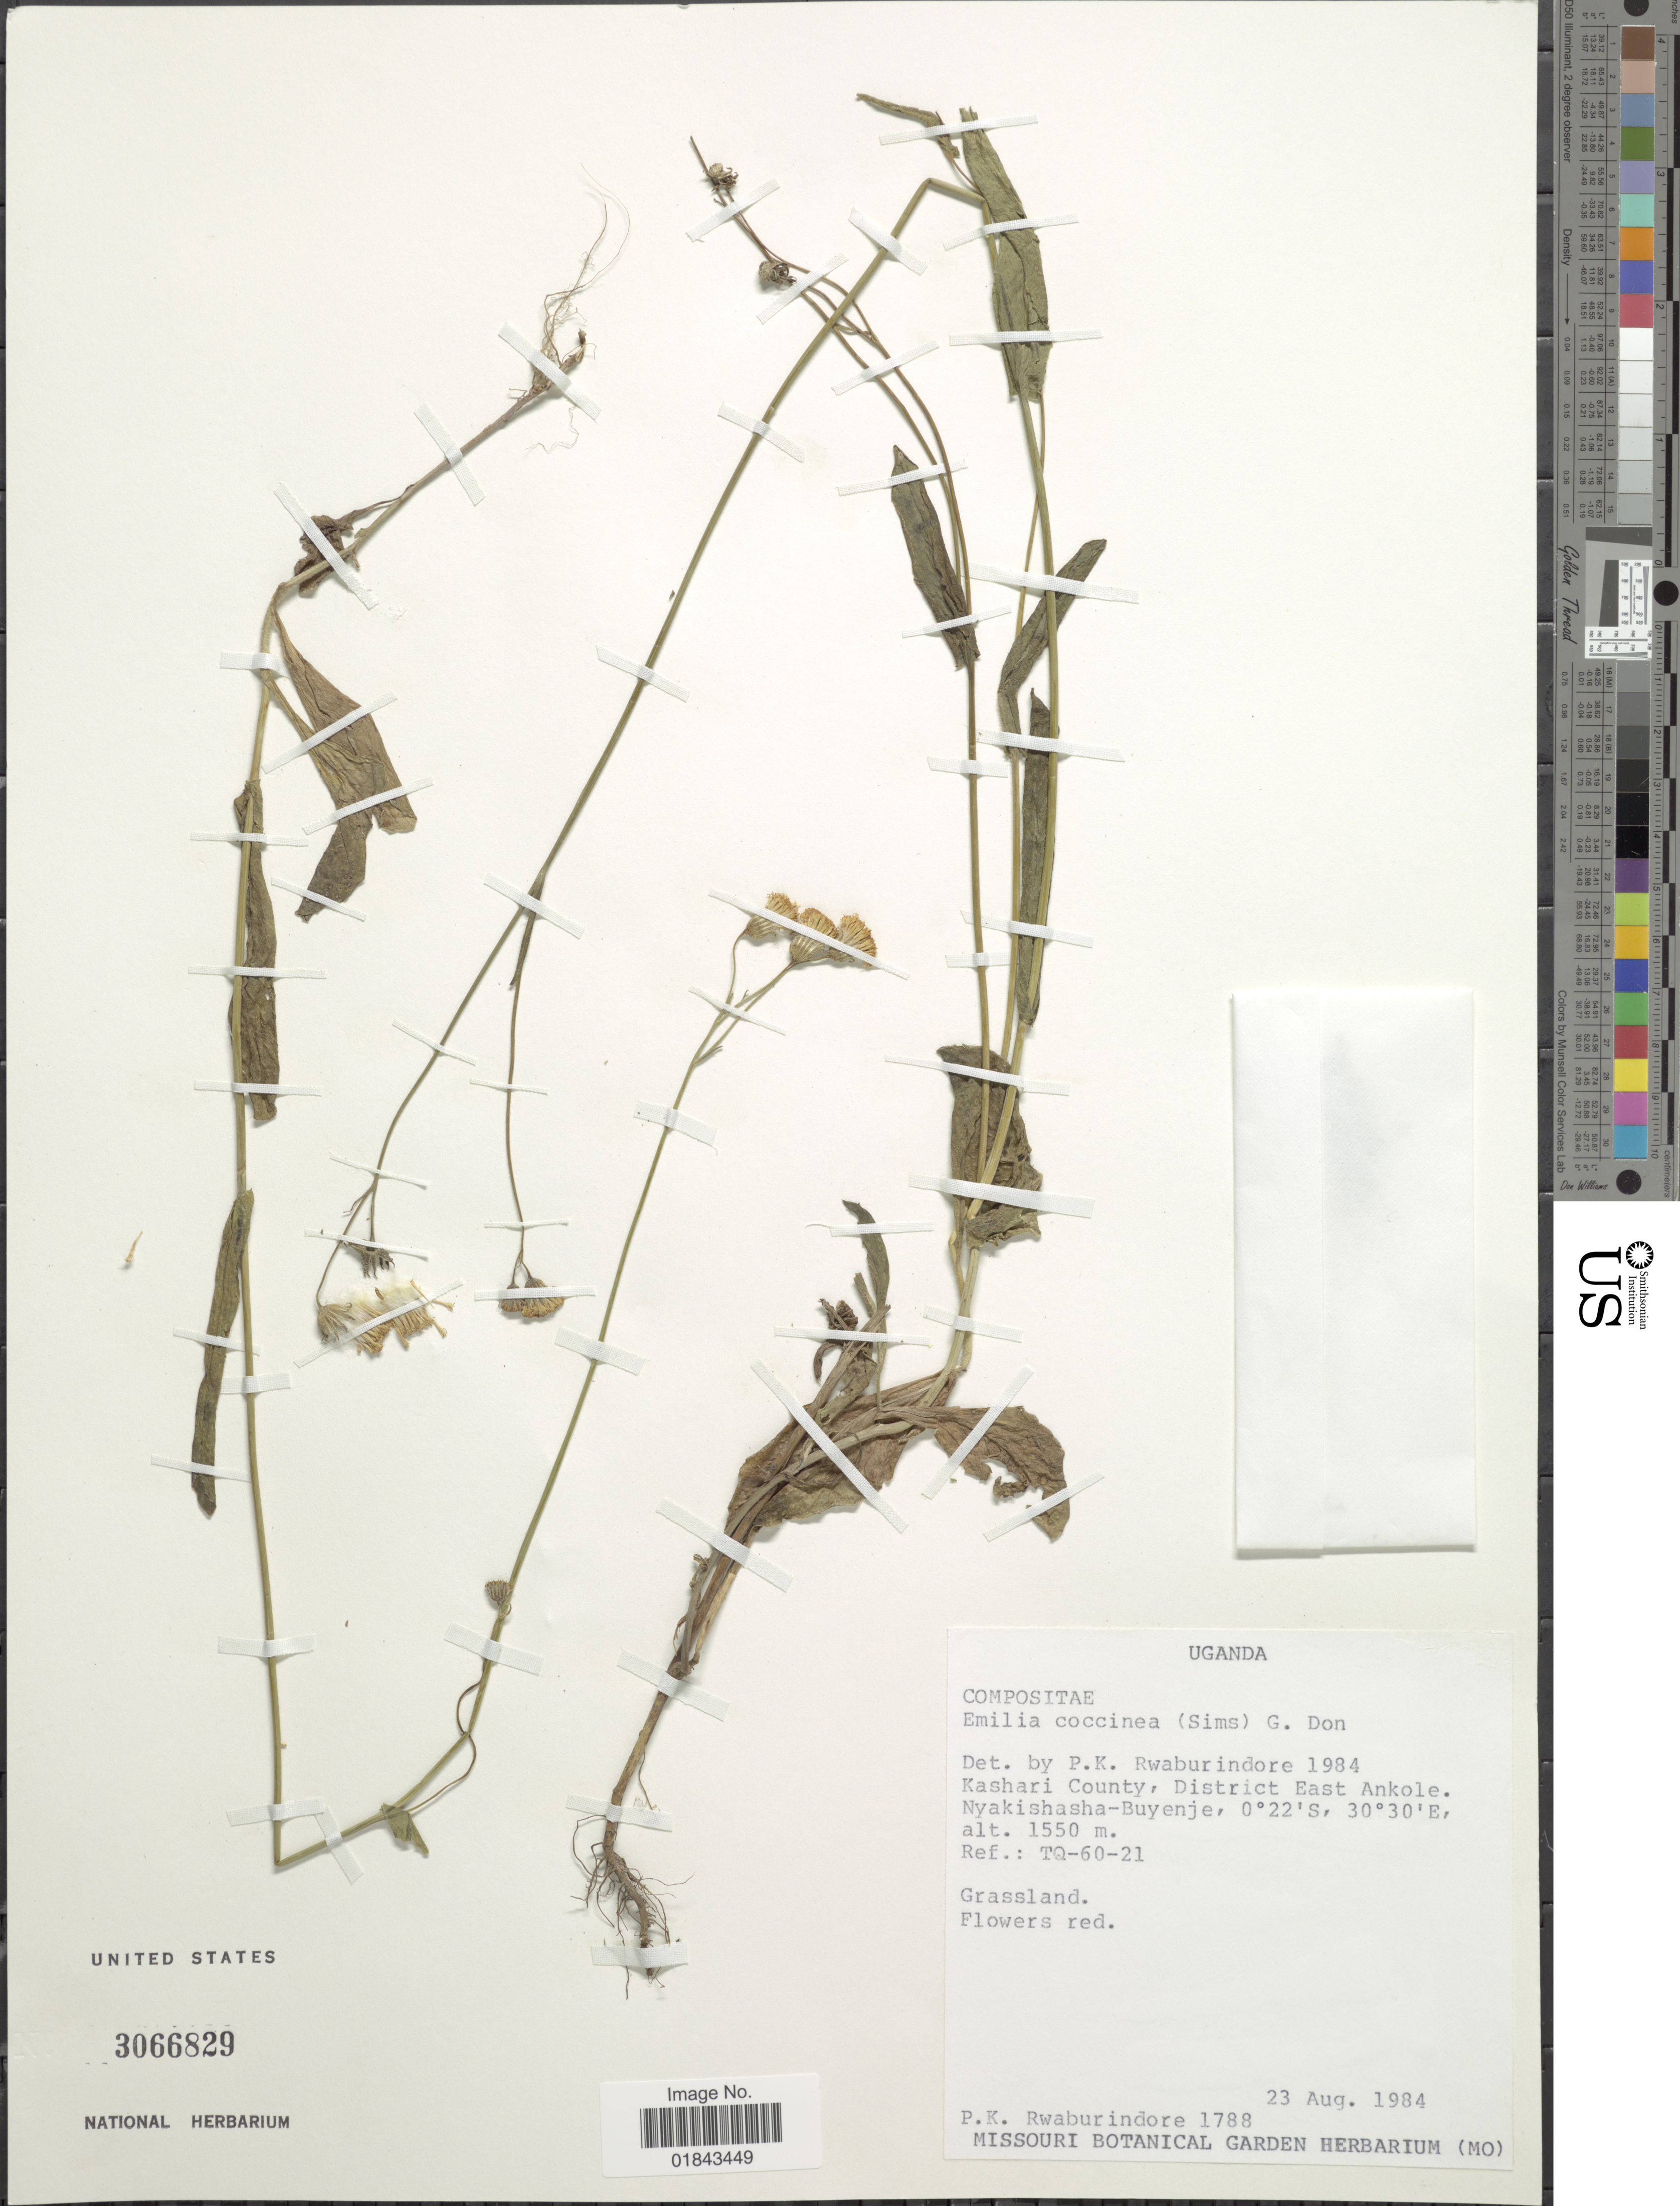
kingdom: Plantae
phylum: Tracheophyta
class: Magnoliopsida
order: Asterales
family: Asteraceae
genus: Emilia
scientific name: Emilia coccinea (Sims) Sweet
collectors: P. Rwaburindore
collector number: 1788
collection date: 1984-08-23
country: Uganda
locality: Kashari County, District East Ankole, Nyakishasha-Buyenje.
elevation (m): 1550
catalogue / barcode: US 3066829